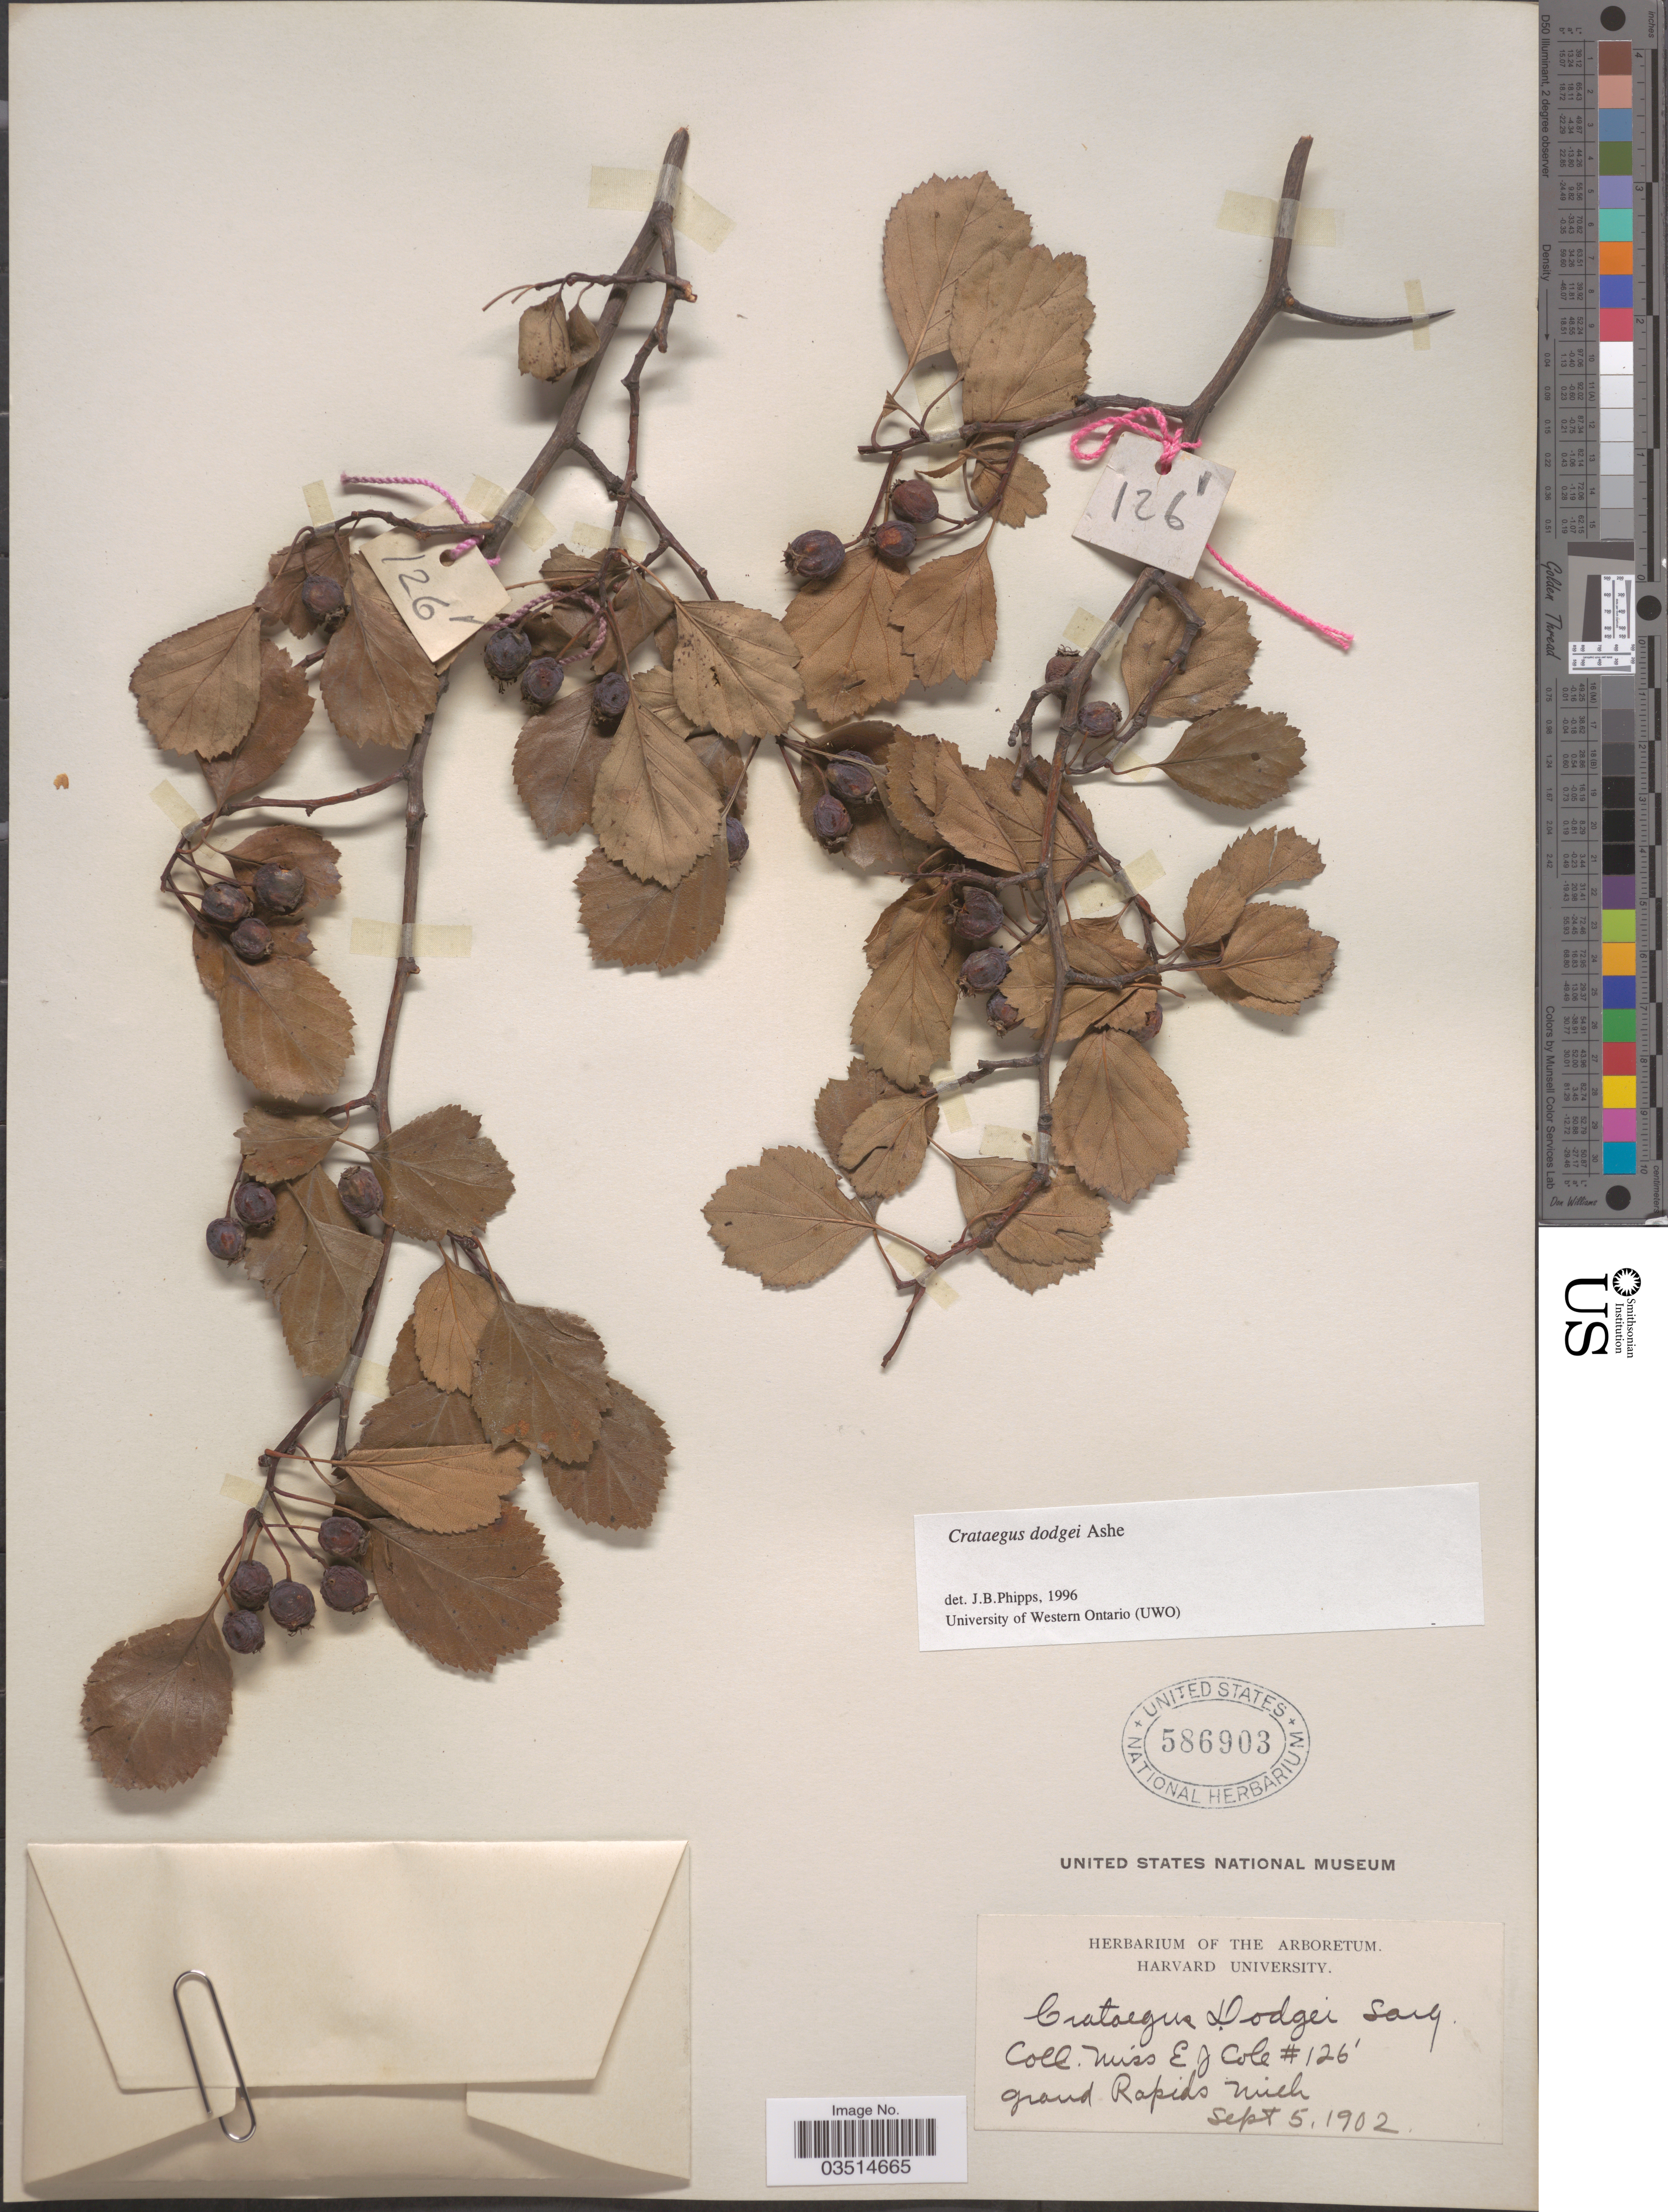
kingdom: Plantae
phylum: Tracheophyta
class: Magnoliopsida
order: Rosales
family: Rosaceae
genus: Crataegus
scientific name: Crataegus dodgei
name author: Ashe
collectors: E. Cole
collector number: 1261*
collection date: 1902-09-05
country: United States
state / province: Michigan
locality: Grand Rapids.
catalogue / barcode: US 586903